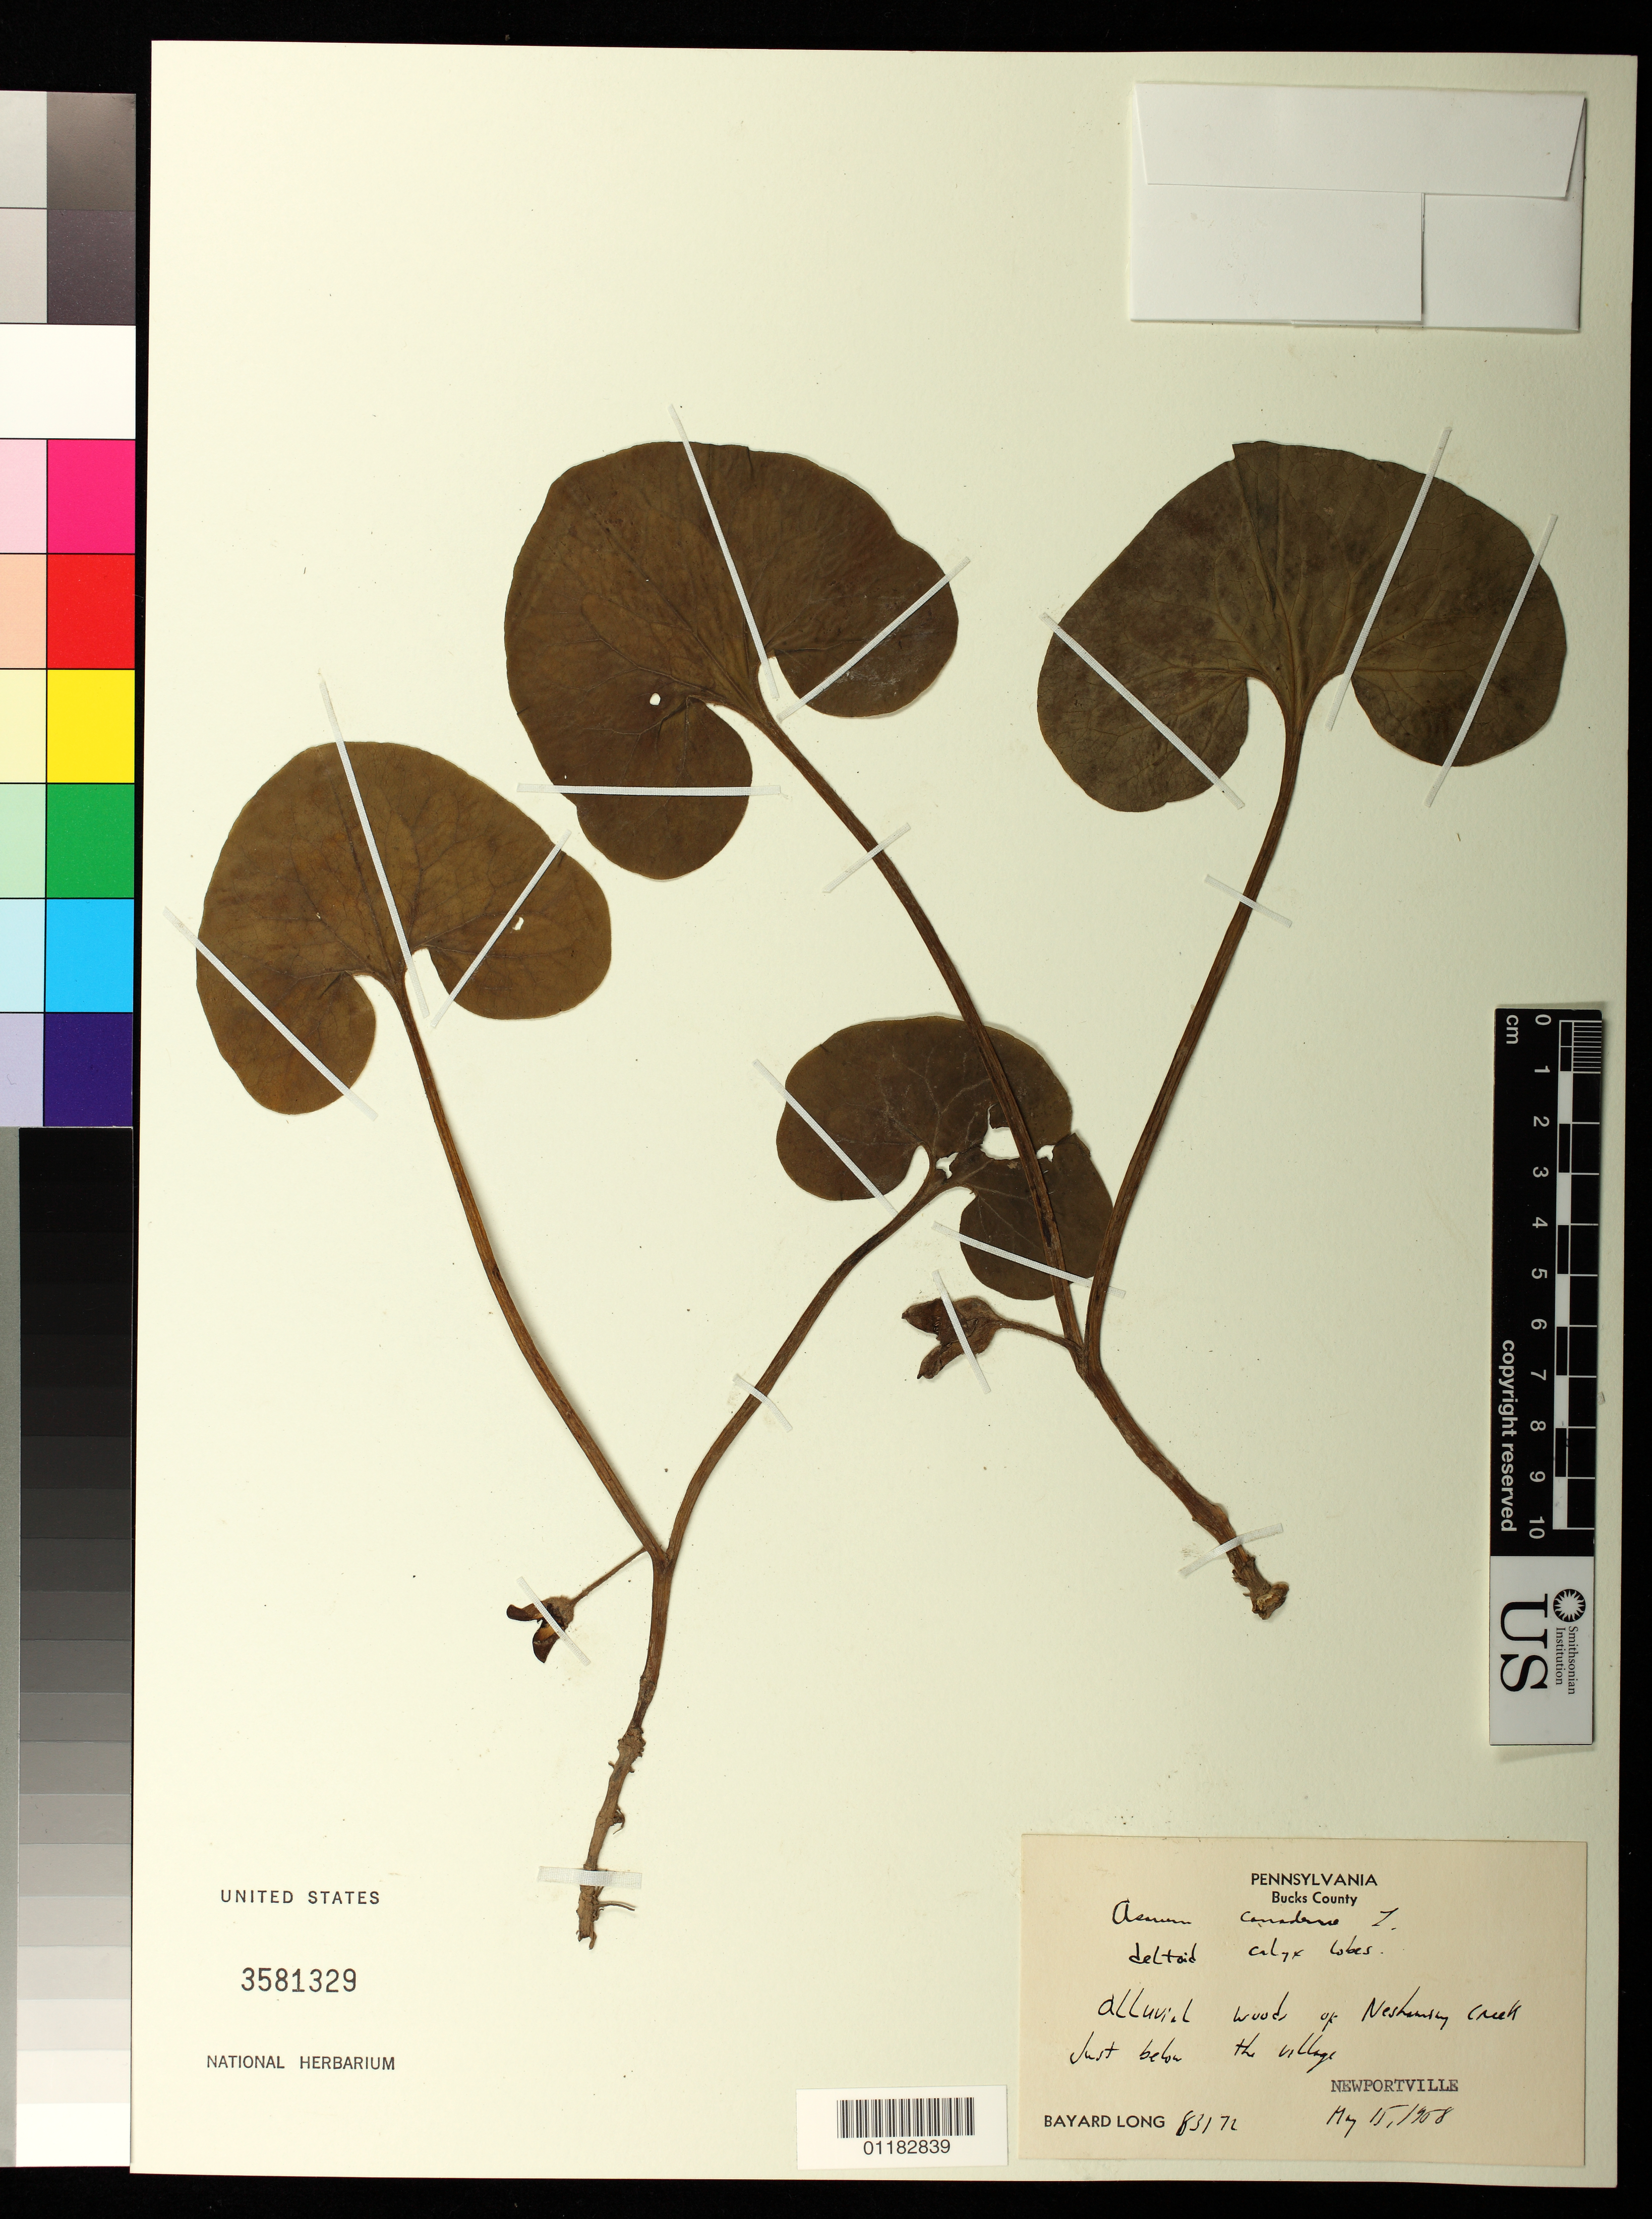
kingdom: Plantae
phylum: Tracheophyta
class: Magnoliopsida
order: Piperales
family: Aristolochiaceae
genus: Asarum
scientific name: Asarum canadense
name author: L.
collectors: B. H. Long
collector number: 83172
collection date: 1958-05-15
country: United States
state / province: Pennsylvania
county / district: Bucks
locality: Alluvial woods of Neshaminy Creek. Just below the village of Newportville, Bucks County.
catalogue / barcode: US 3581329